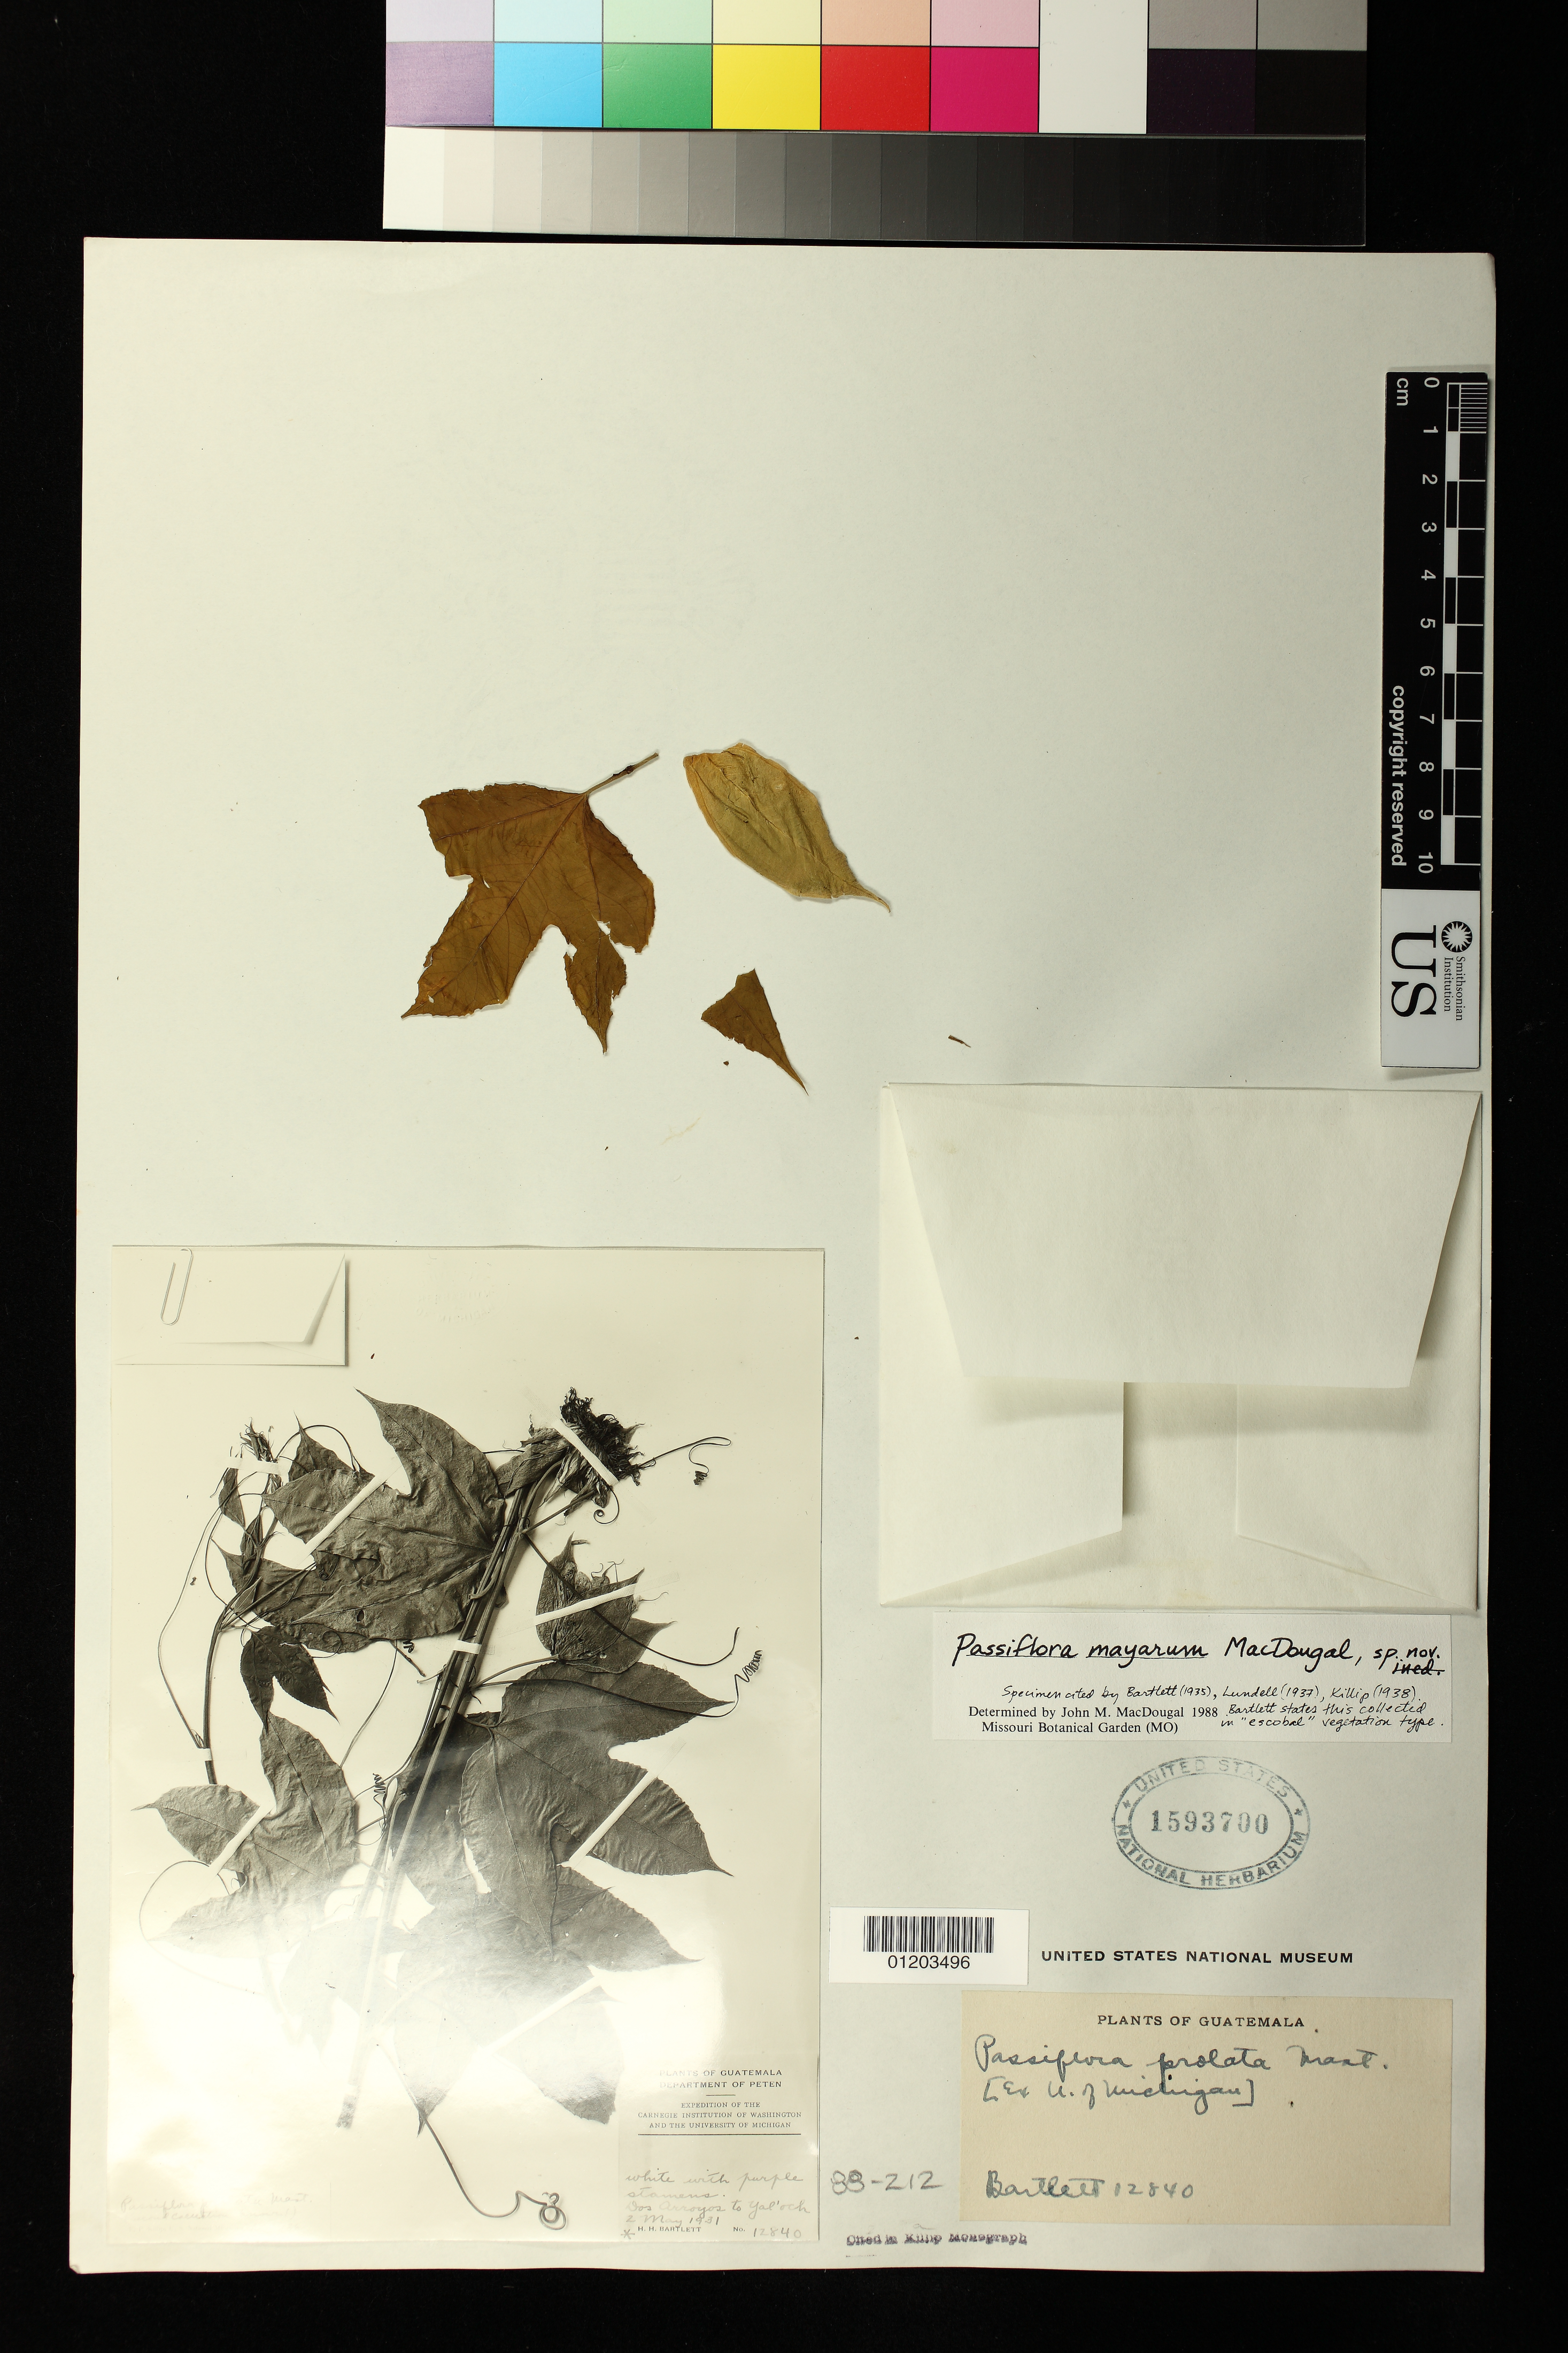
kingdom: Plantae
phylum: Tracheophyta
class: Magnoliopsida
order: Malpighiales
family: Passifloraceae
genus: Passiflora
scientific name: Passiflora mayarum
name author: MacDougal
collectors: H. H. Bartlett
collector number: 12840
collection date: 1931-05-02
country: Guatemala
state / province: El Petén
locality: Dos Arroyos to Yal'och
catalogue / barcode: US 1593700